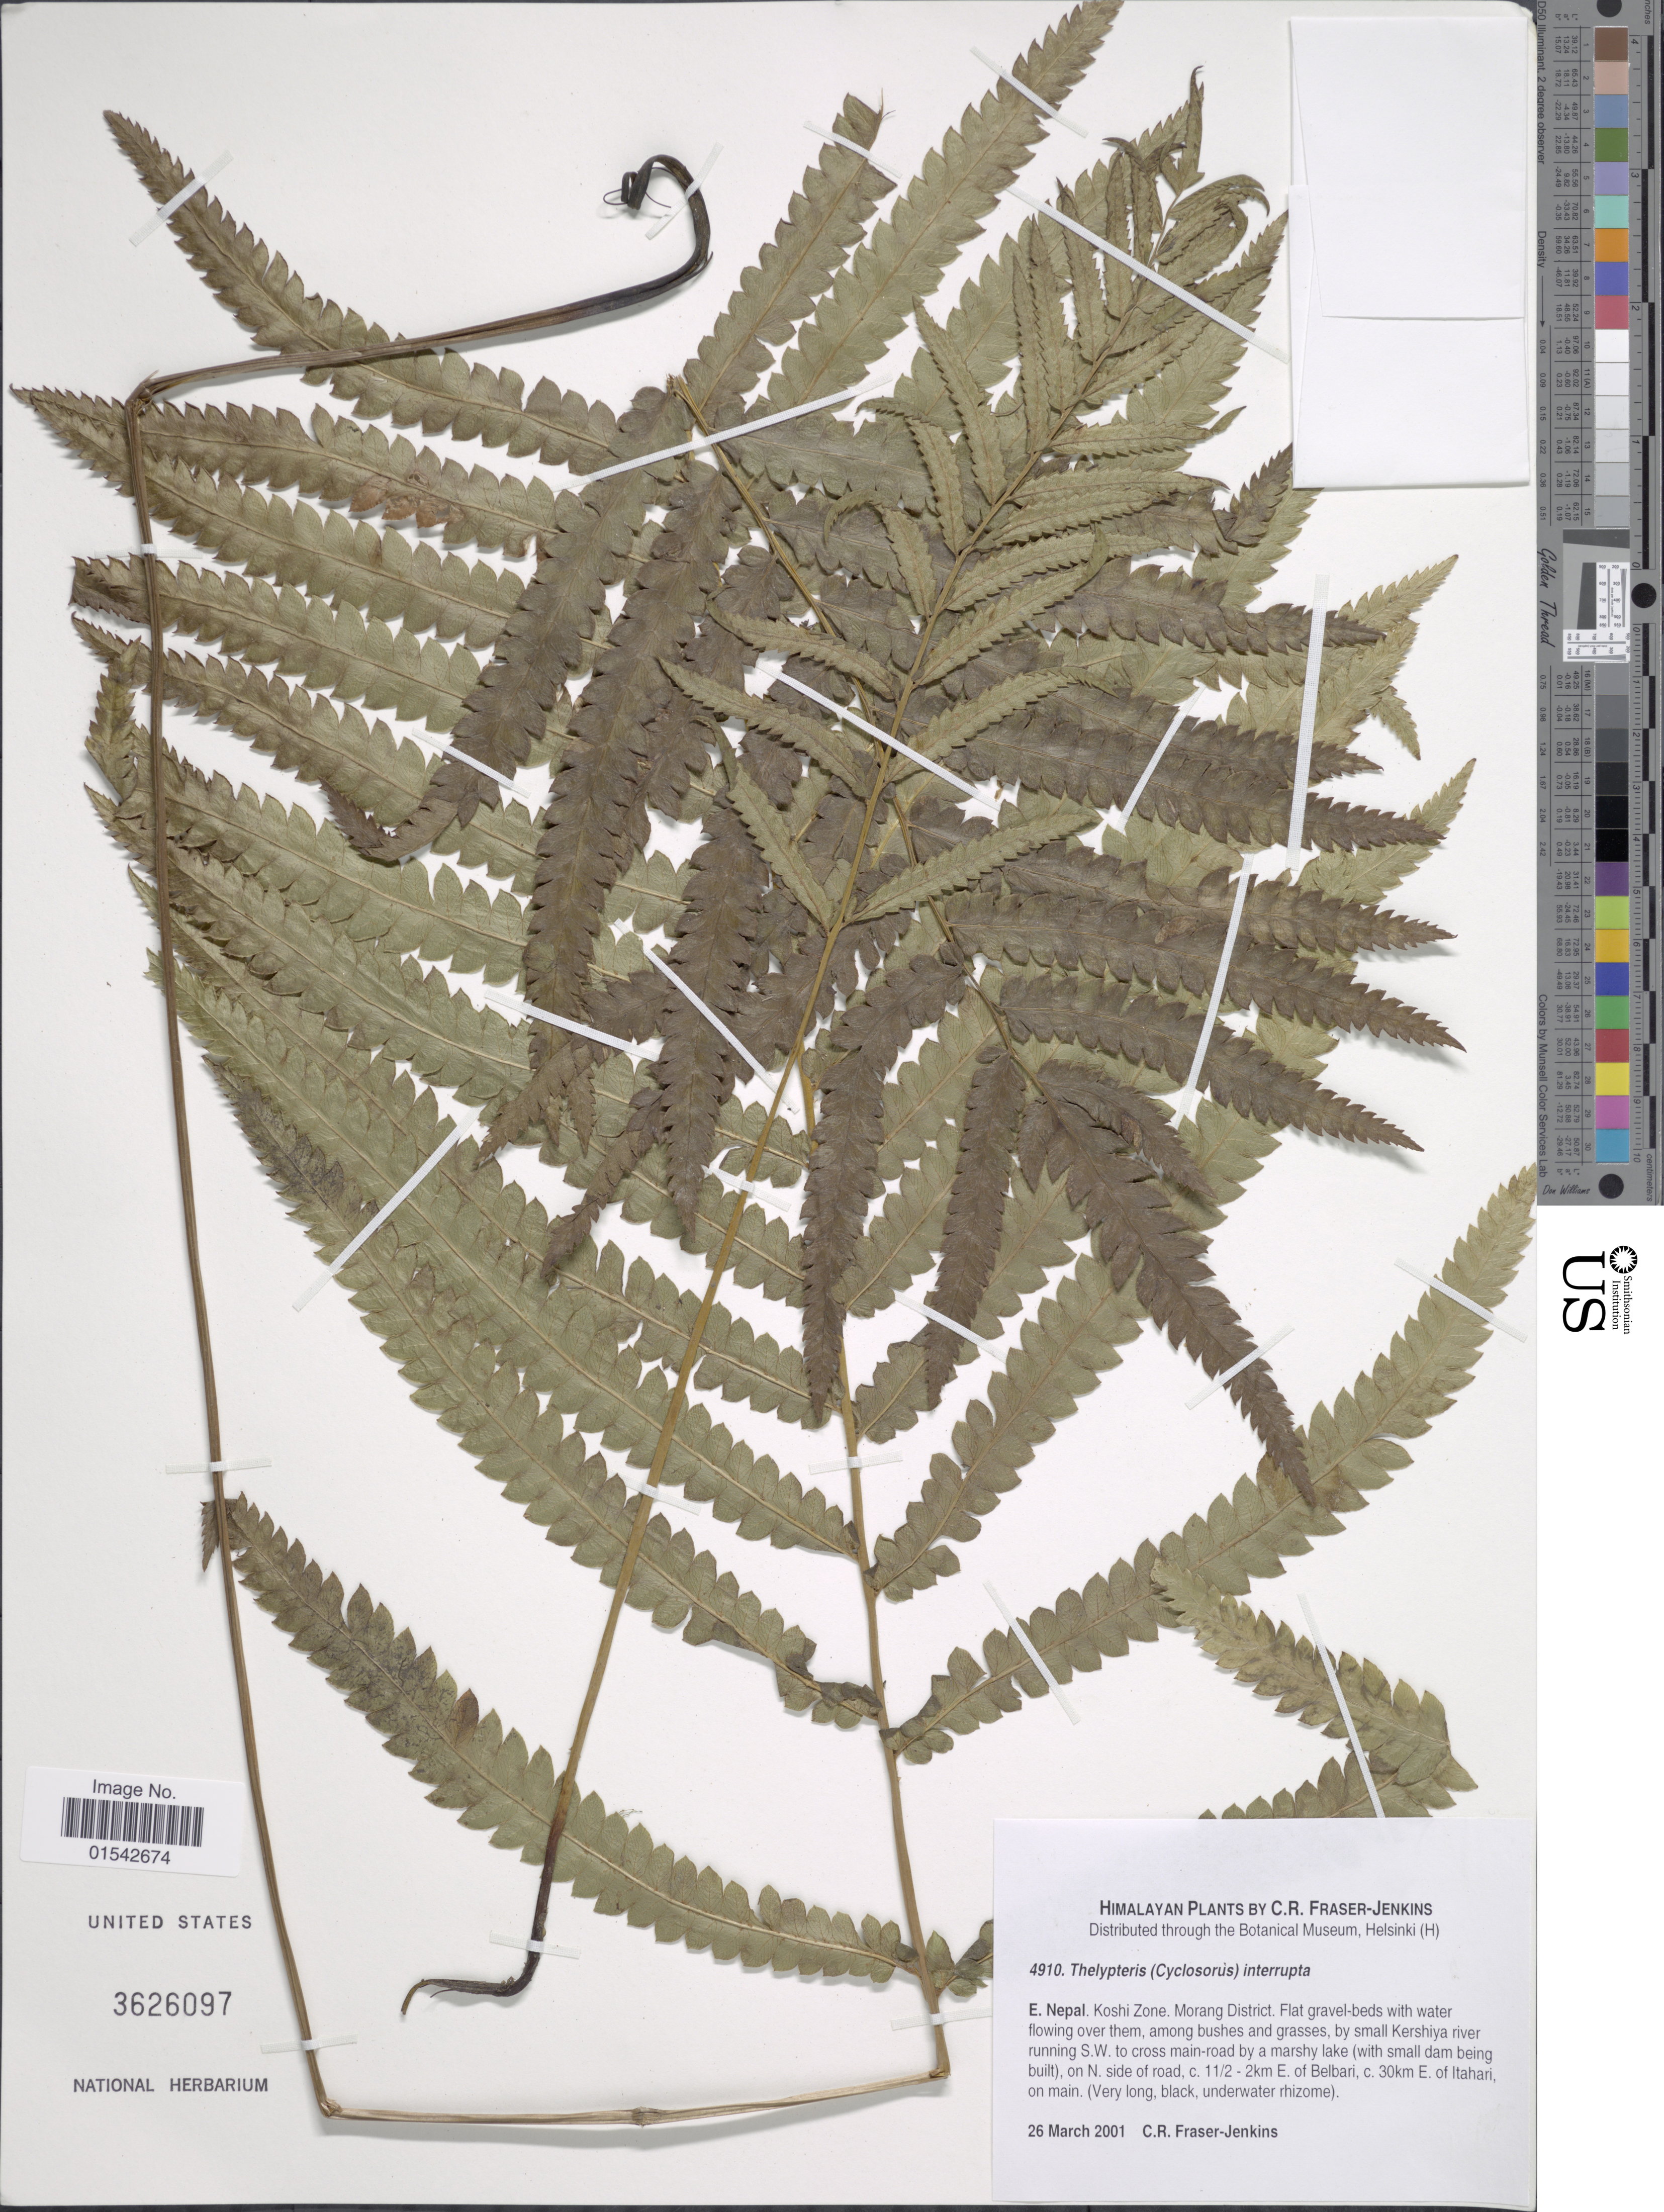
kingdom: Plantae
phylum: Tracheophyta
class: Polypodiopsida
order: Polypodiales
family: Thelypteridaceae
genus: Cyclosorus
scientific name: Cyclosorus interruptus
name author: (Willd.) H. Itô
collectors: C. R. Fraser-Jenkins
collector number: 4910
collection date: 2001-03-26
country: Nepal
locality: Himalaya, E. Nepal, Koshi Zone, Morang District, on N. side of road, c. 11/2- 2km E. of Belbari,c. 30km E. of Itahari,on main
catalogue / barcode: US 326097